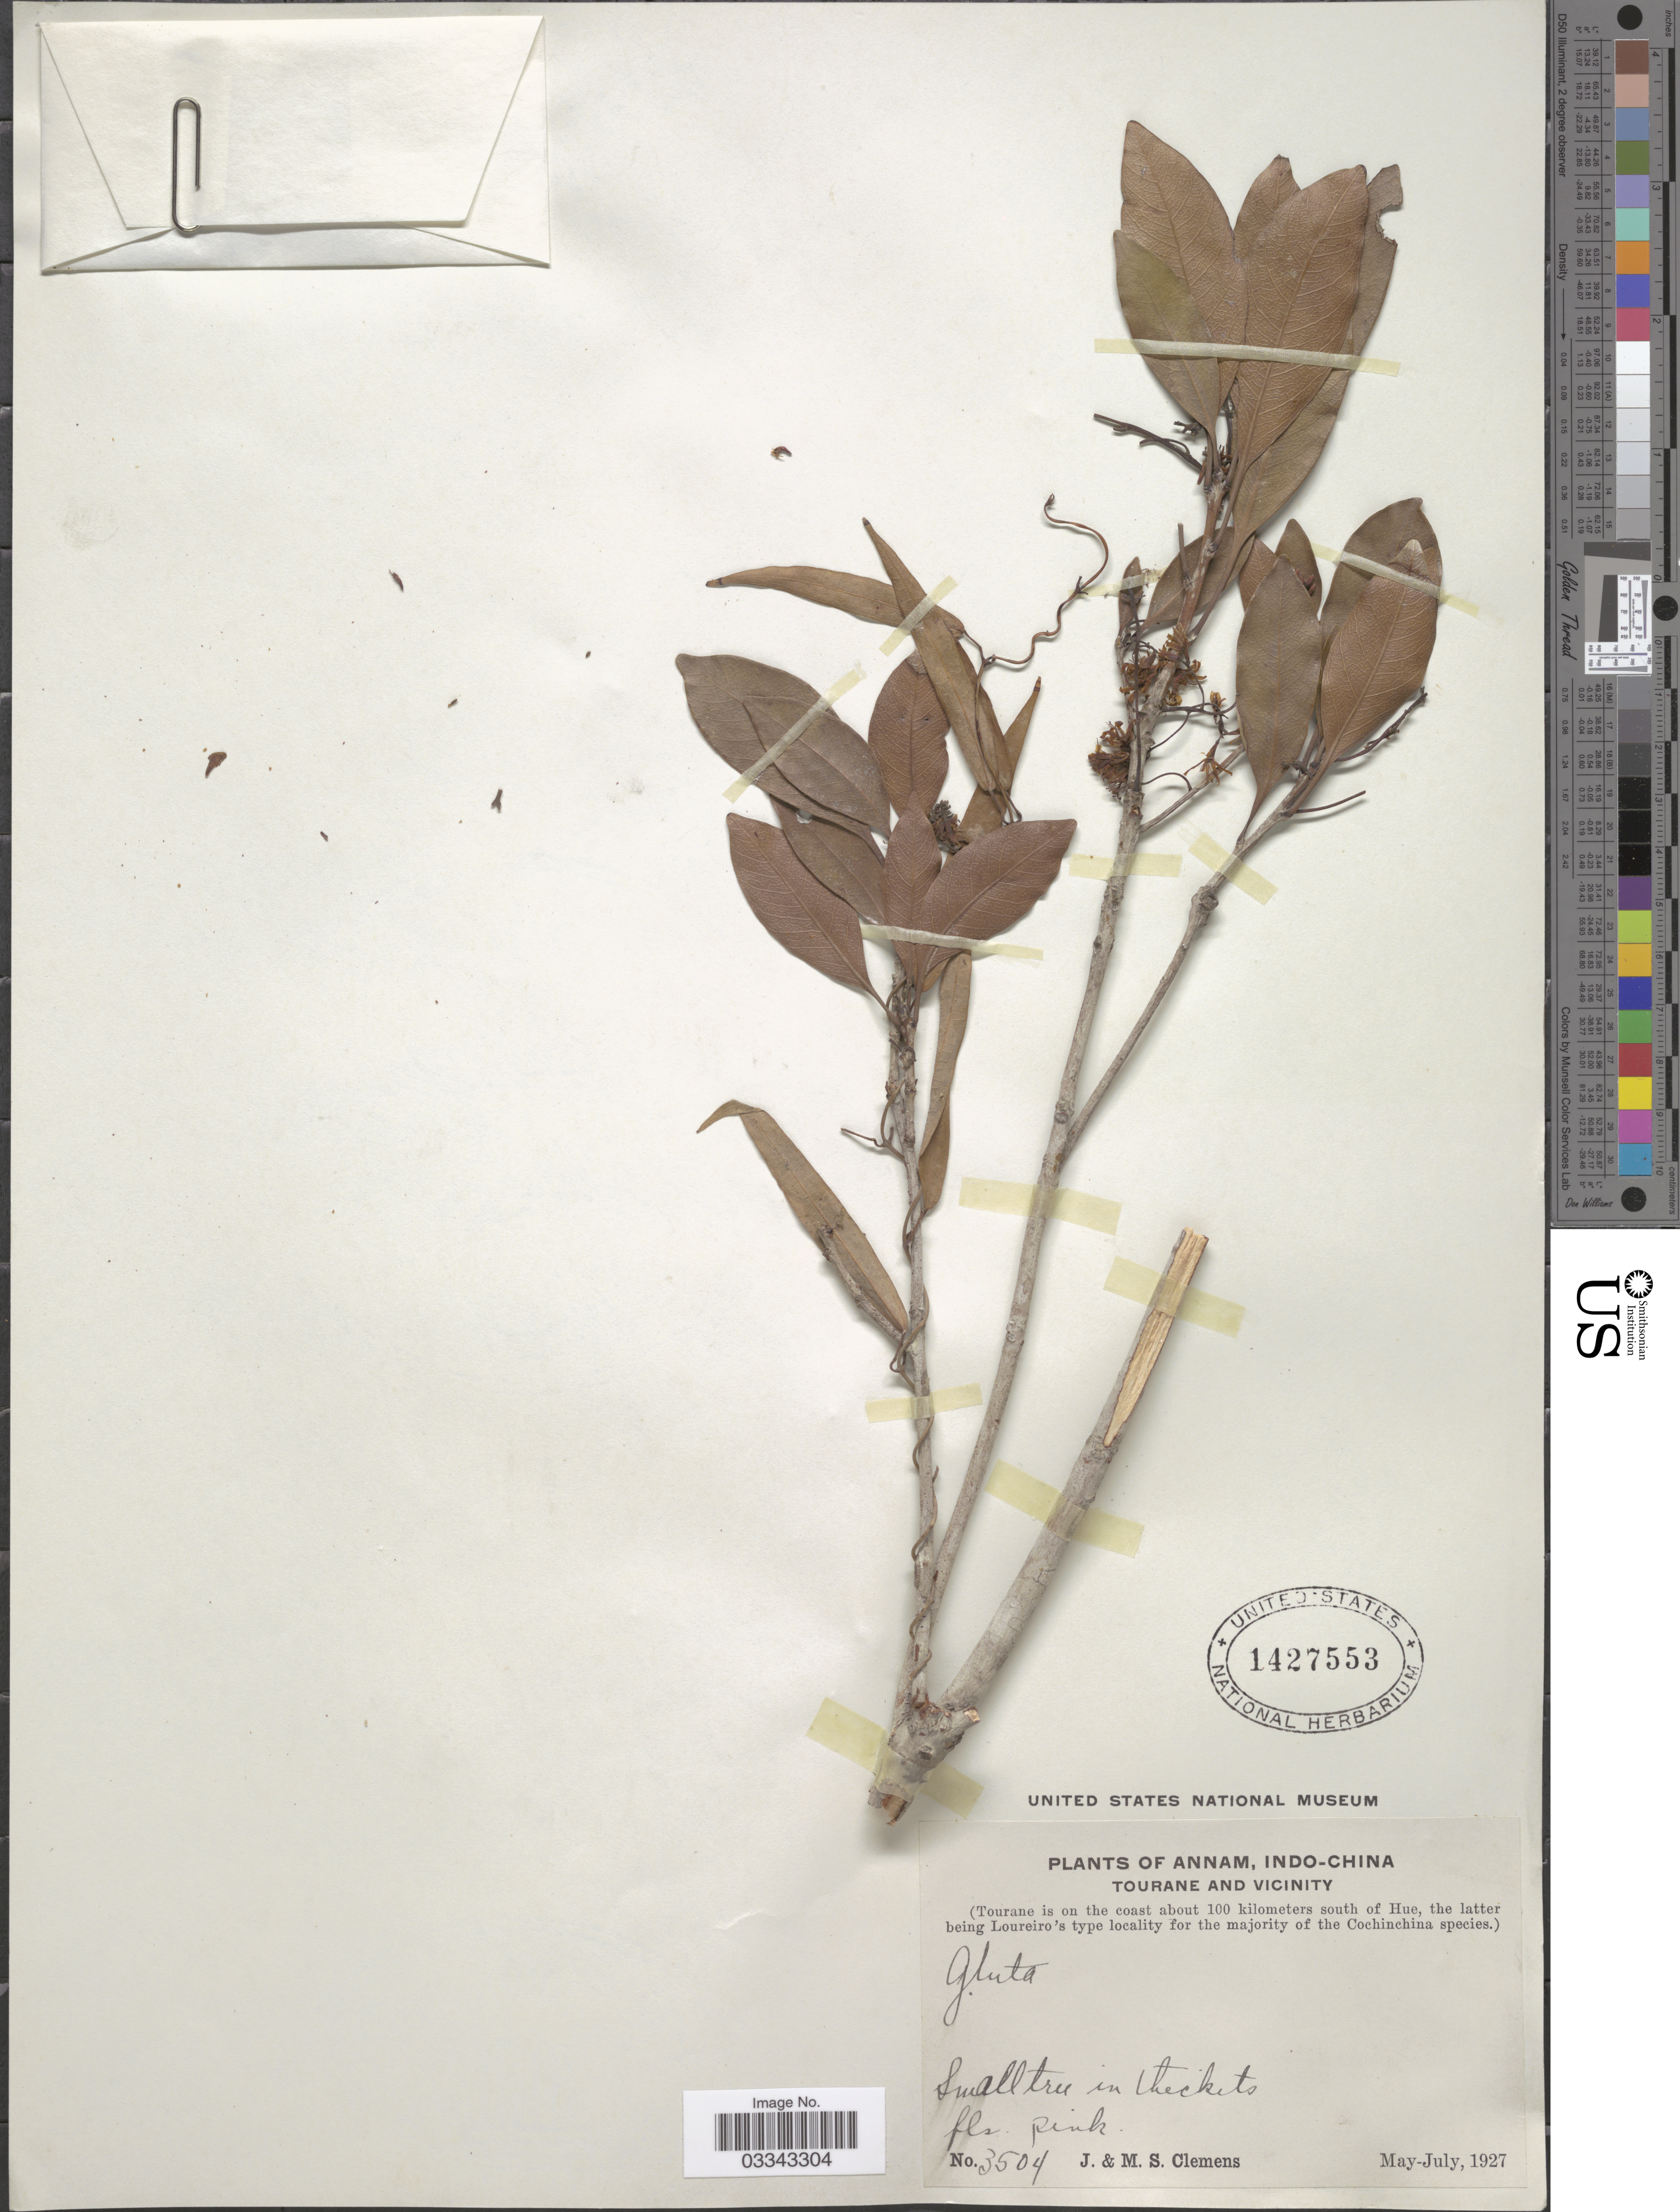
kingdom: Plantae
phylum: Tracheophyta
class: Magnoliopsida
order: Sapindales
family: Anacardiaceae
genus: Gluta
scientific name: Gluta sp.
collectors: J. Clemens & M. S. Clemens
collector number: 3504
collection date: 1927-05/1927-07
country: Vietnam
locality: Annam. Indo-China, Tourane and vicinity (Tourane is on the coast about 100 kilomters south of Hue).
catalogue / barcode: US 1427553